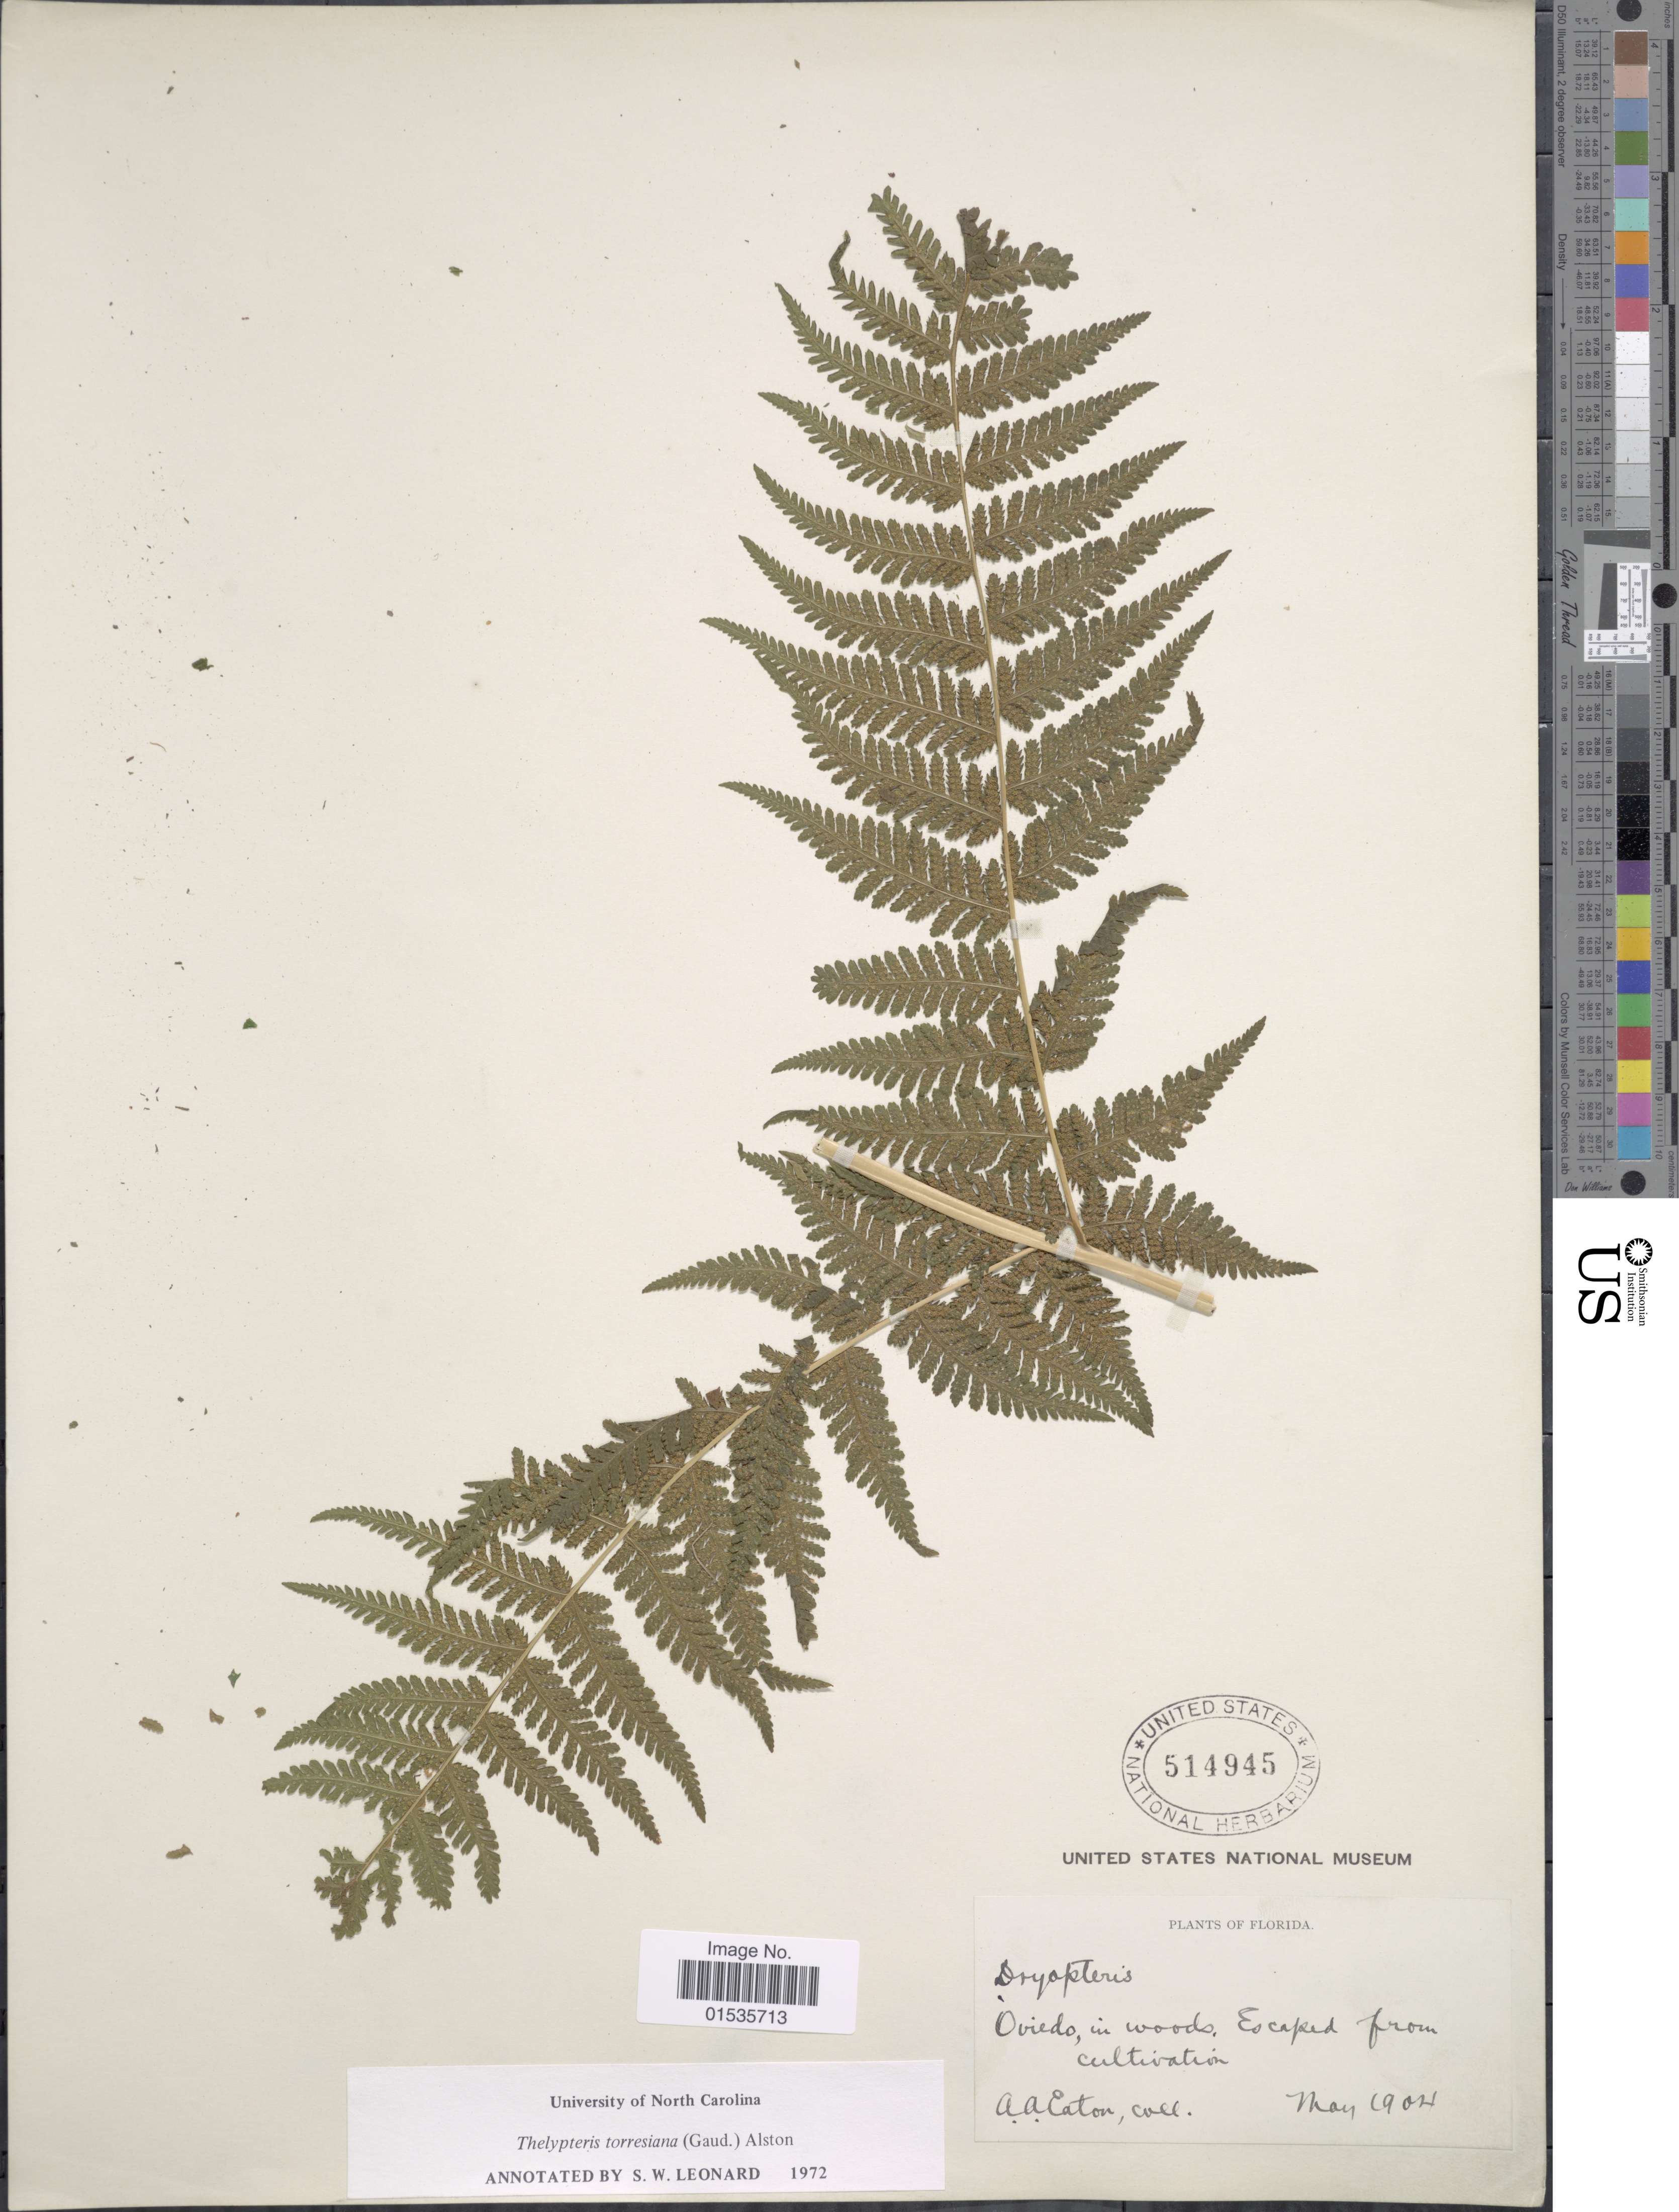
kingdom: Plantae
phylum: Tracheophyta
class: Polypodiopsida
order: Polypodiales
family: Thelypteridaceae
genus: Macrothelypteris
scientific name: Macrothelypteris torresiana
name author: (Gaudich.) Ching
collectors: A. A. Eaton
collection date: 1904-05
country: United States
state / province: Florida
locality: Florida, Oviedo, in woods.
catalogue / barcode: US 514945